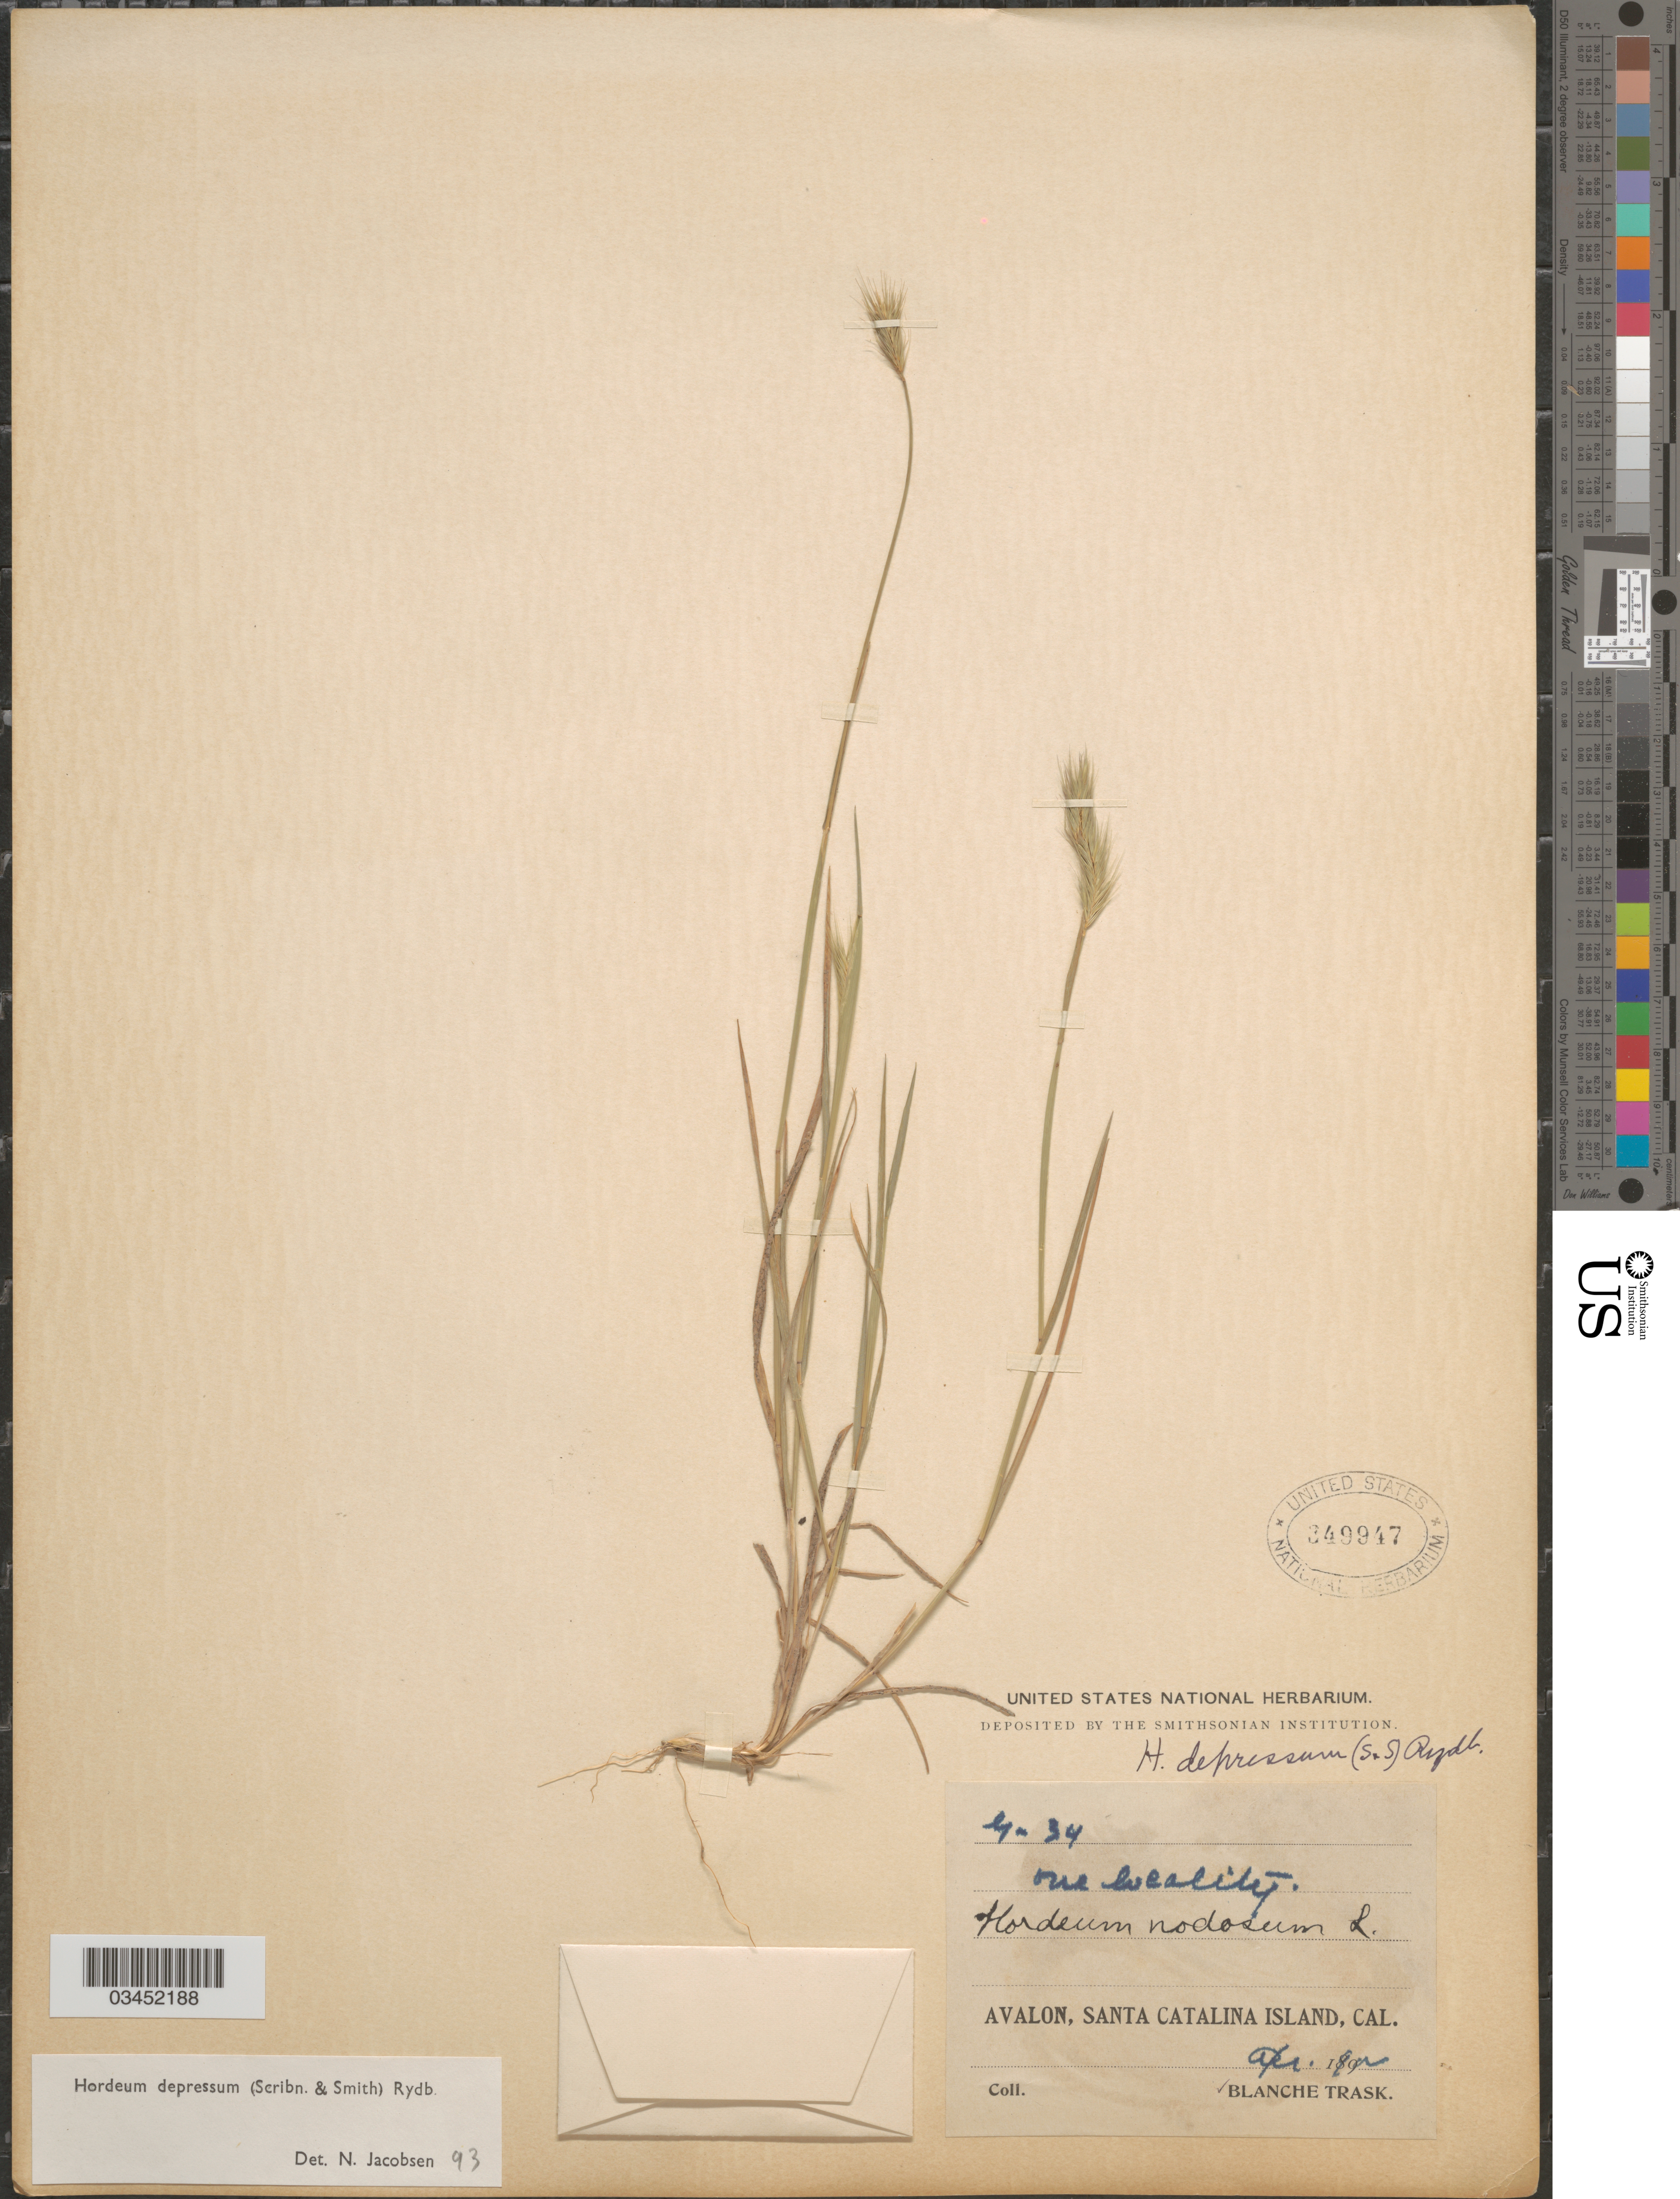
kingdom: Plantae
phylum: Tracheophyta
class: Liliopsida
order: Poales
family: Poaceae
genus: Hordeum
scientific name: Hordeum depressum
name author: (Scribn. & J.G. Sm.) Rydb.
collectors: B. Trask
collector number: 4-34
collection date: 1992-04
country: United States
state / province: California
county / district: Los Angeles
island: Santa Catalina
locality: Avalon, Santa Catalina Island.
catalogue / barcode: US 349947